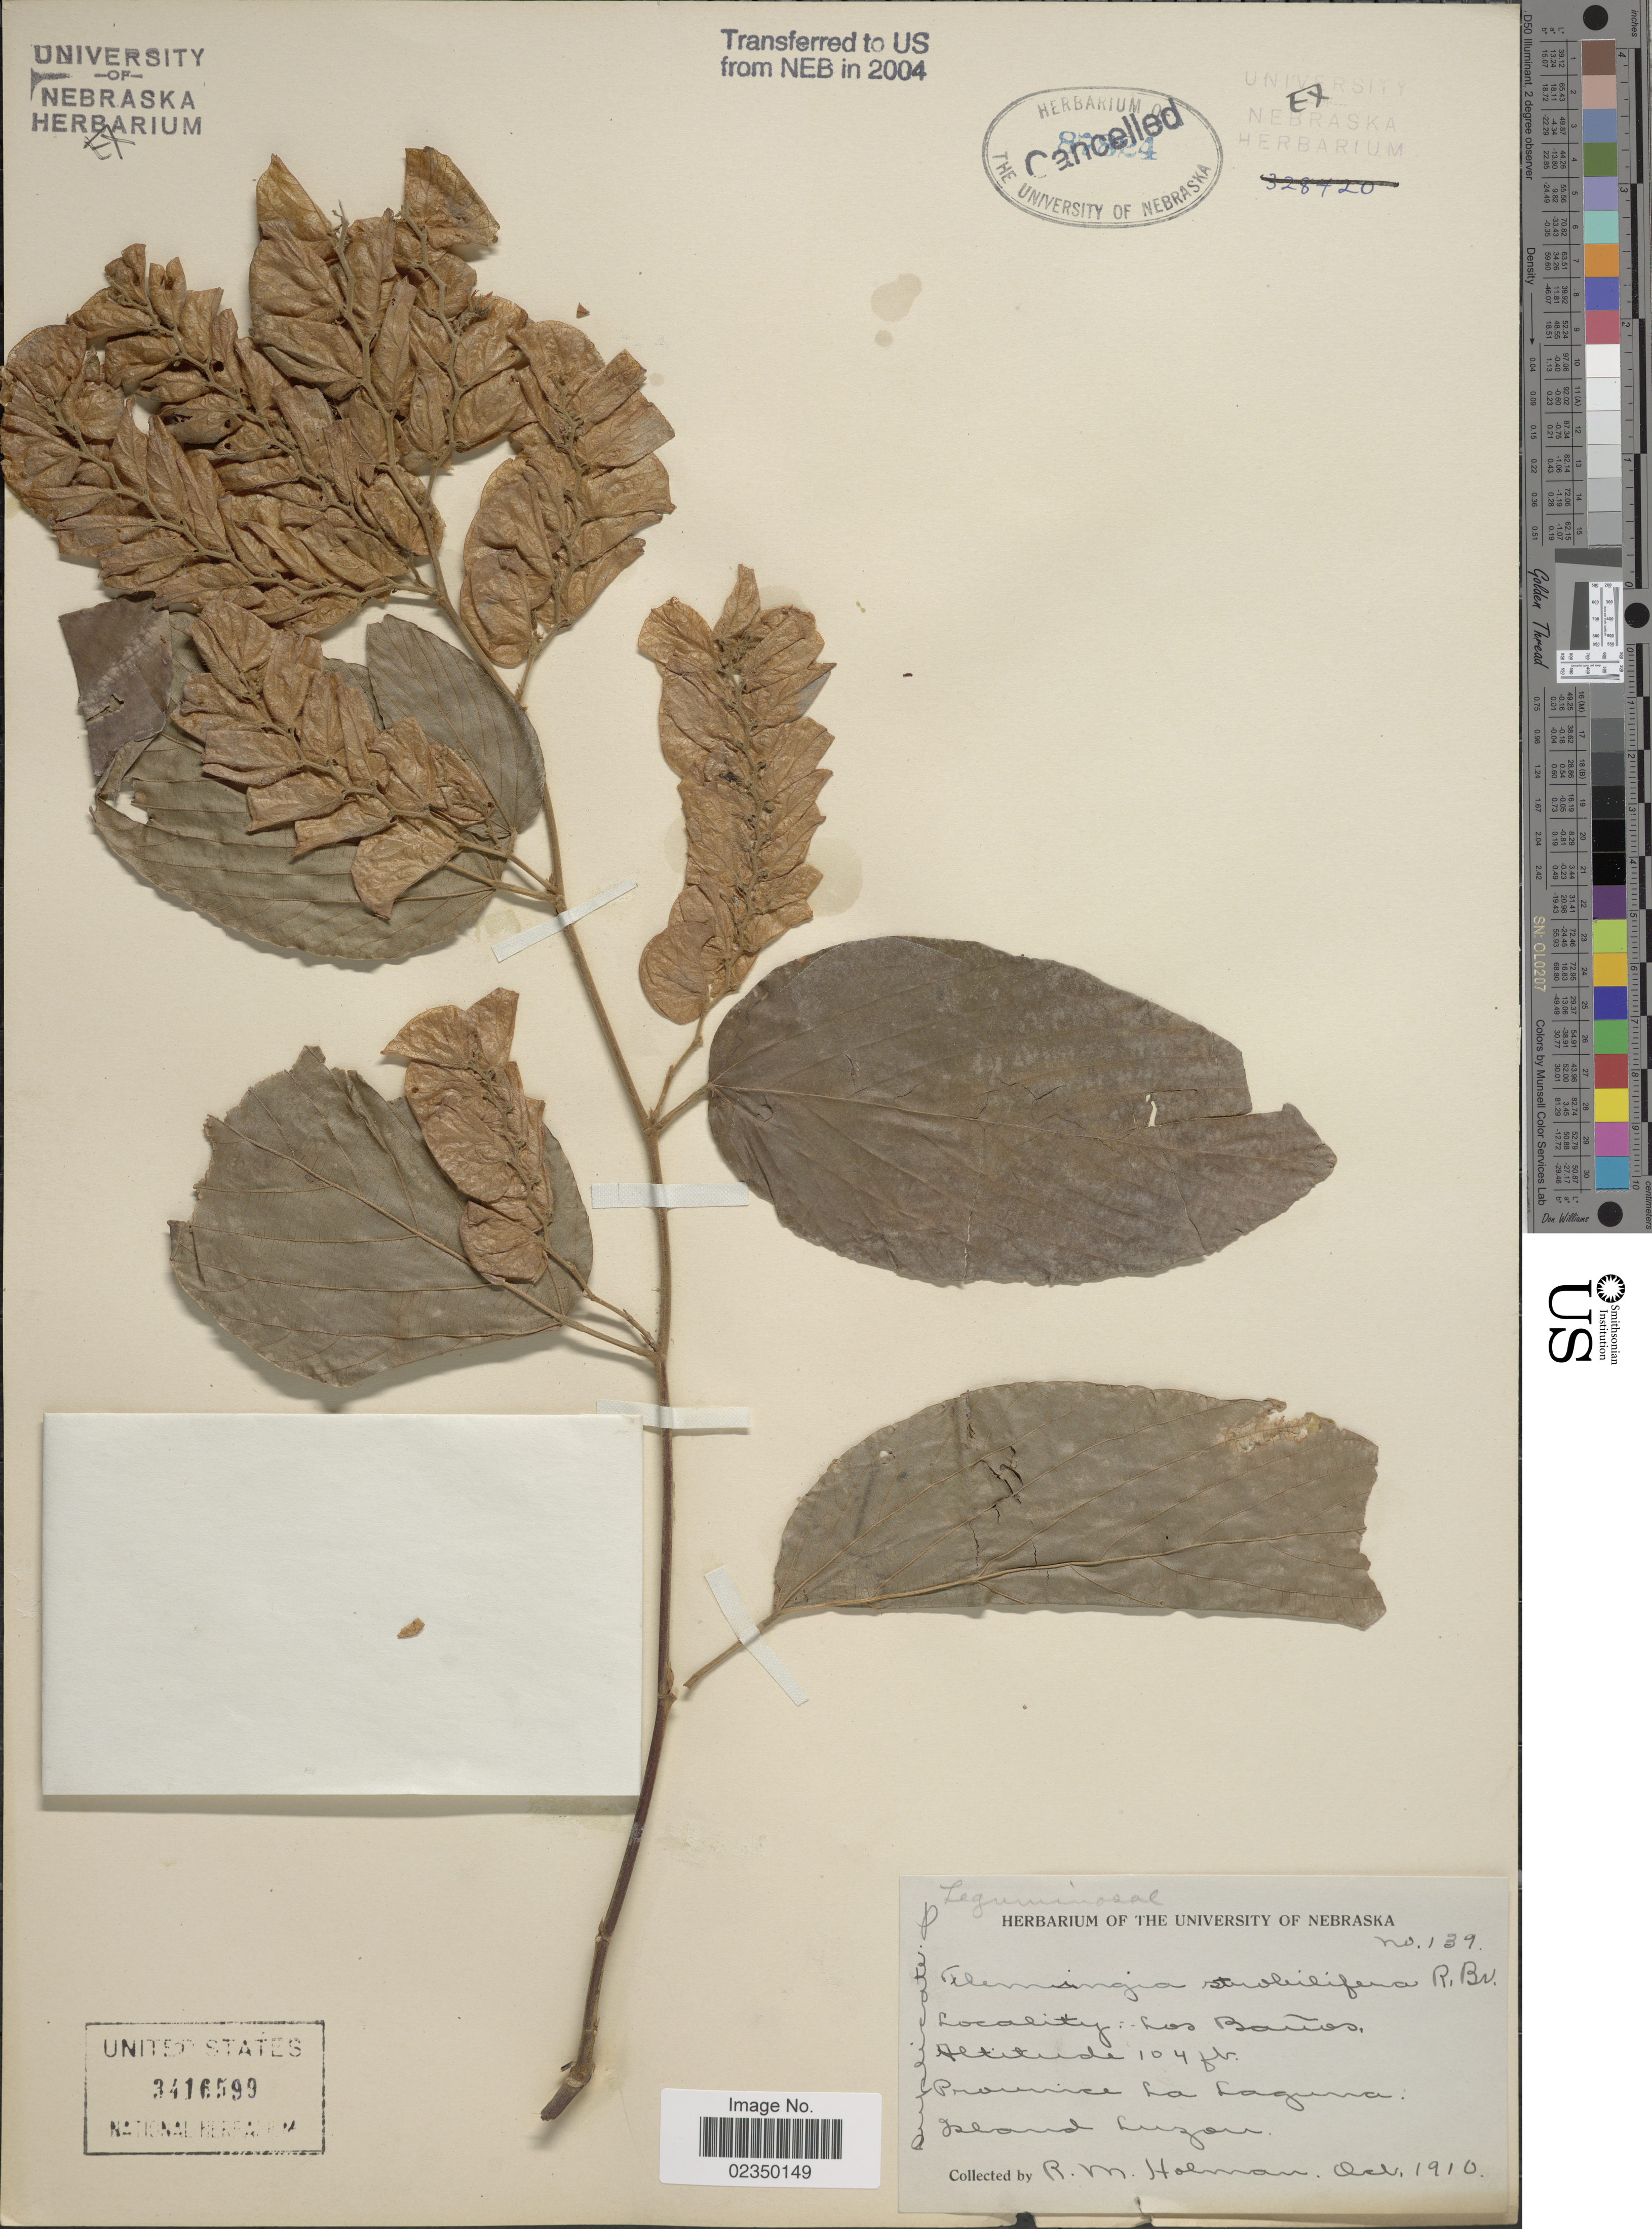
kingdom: Plantae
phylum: Tracheophyta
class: Magnoliopsida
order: Fabales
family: Fabaceae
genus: Flemingia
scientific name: Flemingia strobilifera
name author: (L.) W.T. Aiton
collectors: R. Holman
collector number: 139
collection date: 1910-10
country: Philippines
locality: Los Banos, Province La Laguna, Island Luzon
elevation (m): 32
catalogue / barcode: US 3416599